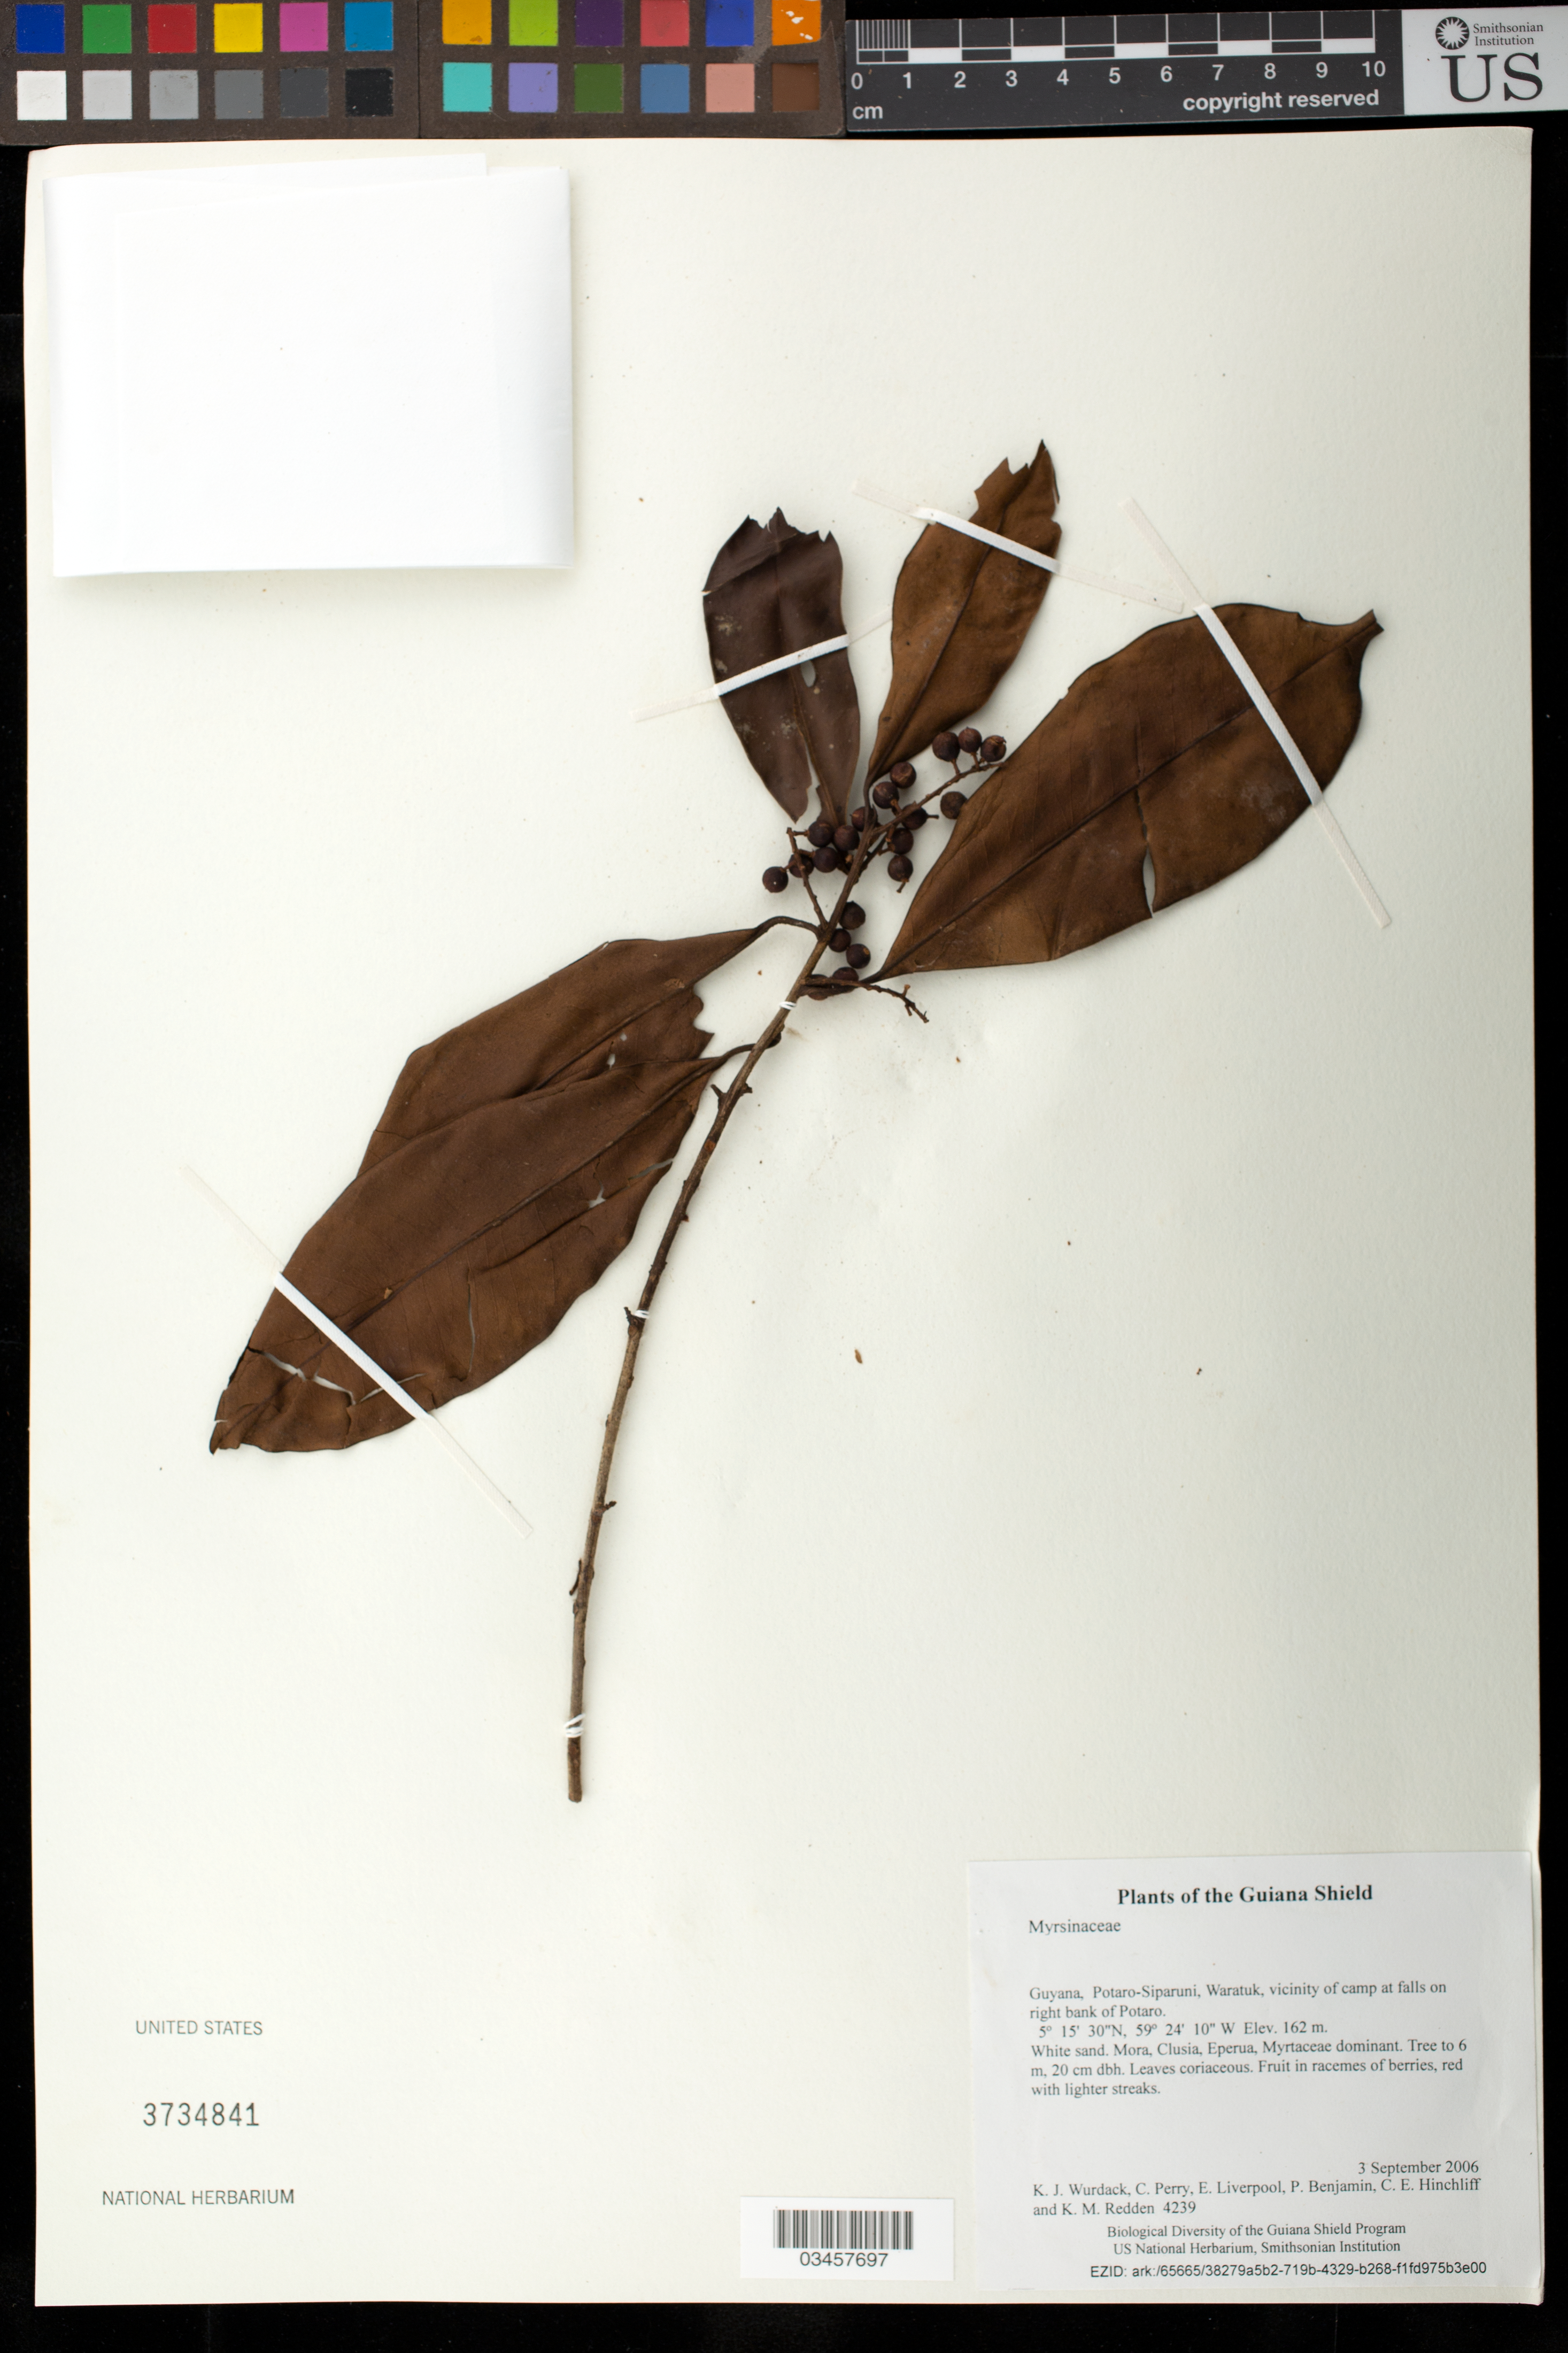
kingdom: Plantae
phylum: Tracheophyta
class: Magnoliopsida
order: Ericales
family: Primulaceae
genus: Cybianthus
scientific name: Cybianthus guyanensis subsp. pseudoicacoreus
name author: (Miq.) Pipoly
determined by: Pipoly, J. J.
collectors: K. Wurdack, C. Perry, E. Liverpool, P. Benjamin, C. E. Hinchliff & K. M. Redden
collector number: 4239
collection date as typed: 3 September 2006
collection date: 2006-09-03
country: Guyana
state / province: Potaro-Siparuni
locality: Waratuk, vicinity of camp at falls on right bank of Potaro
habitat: White sand. Mora, Clusia, Eperua, Myrtaceae dominant.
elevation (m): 162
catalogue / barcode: US 3734841